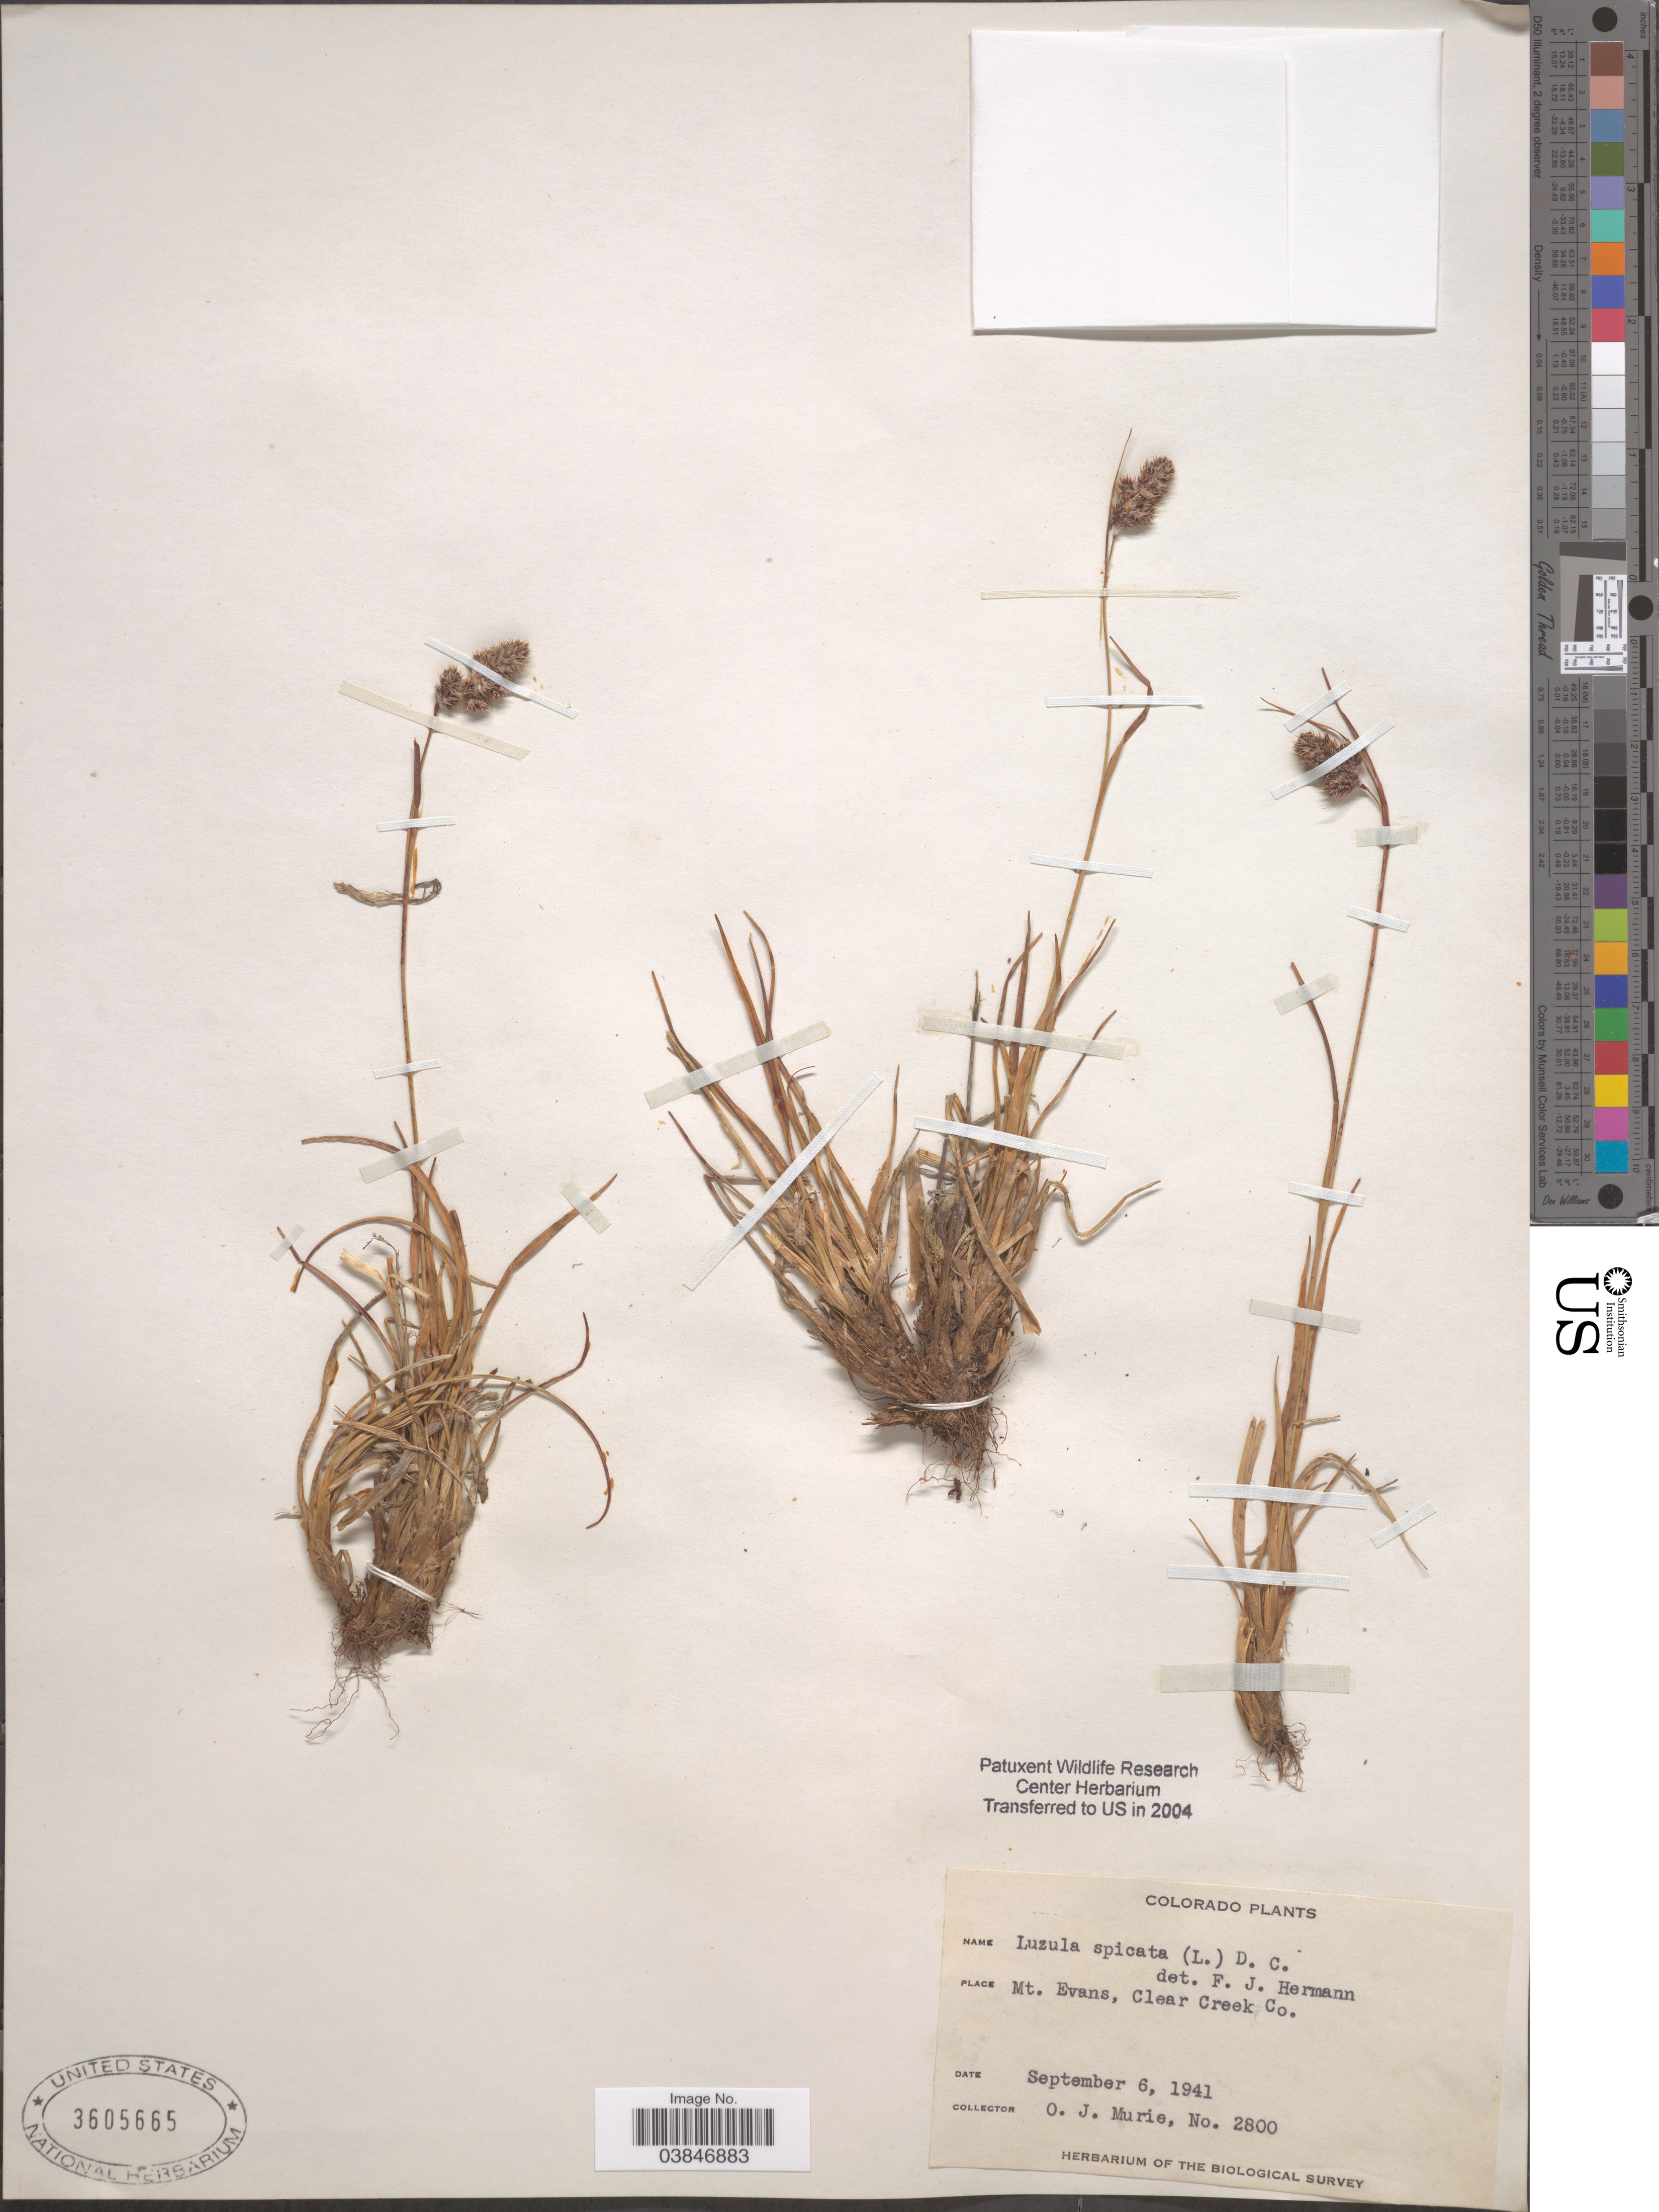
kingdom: Plantae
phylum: Tracheophyta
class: Liliopsida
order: Poales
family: Juncaceae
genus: Luzula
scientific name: Luzula spicata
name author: (L.) DC.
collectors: O. Murie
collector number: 2800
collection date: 1941-09-06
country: United States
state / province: Colorado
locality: Mt. Evans, Clear Creek Co.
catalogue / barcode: US 3605665